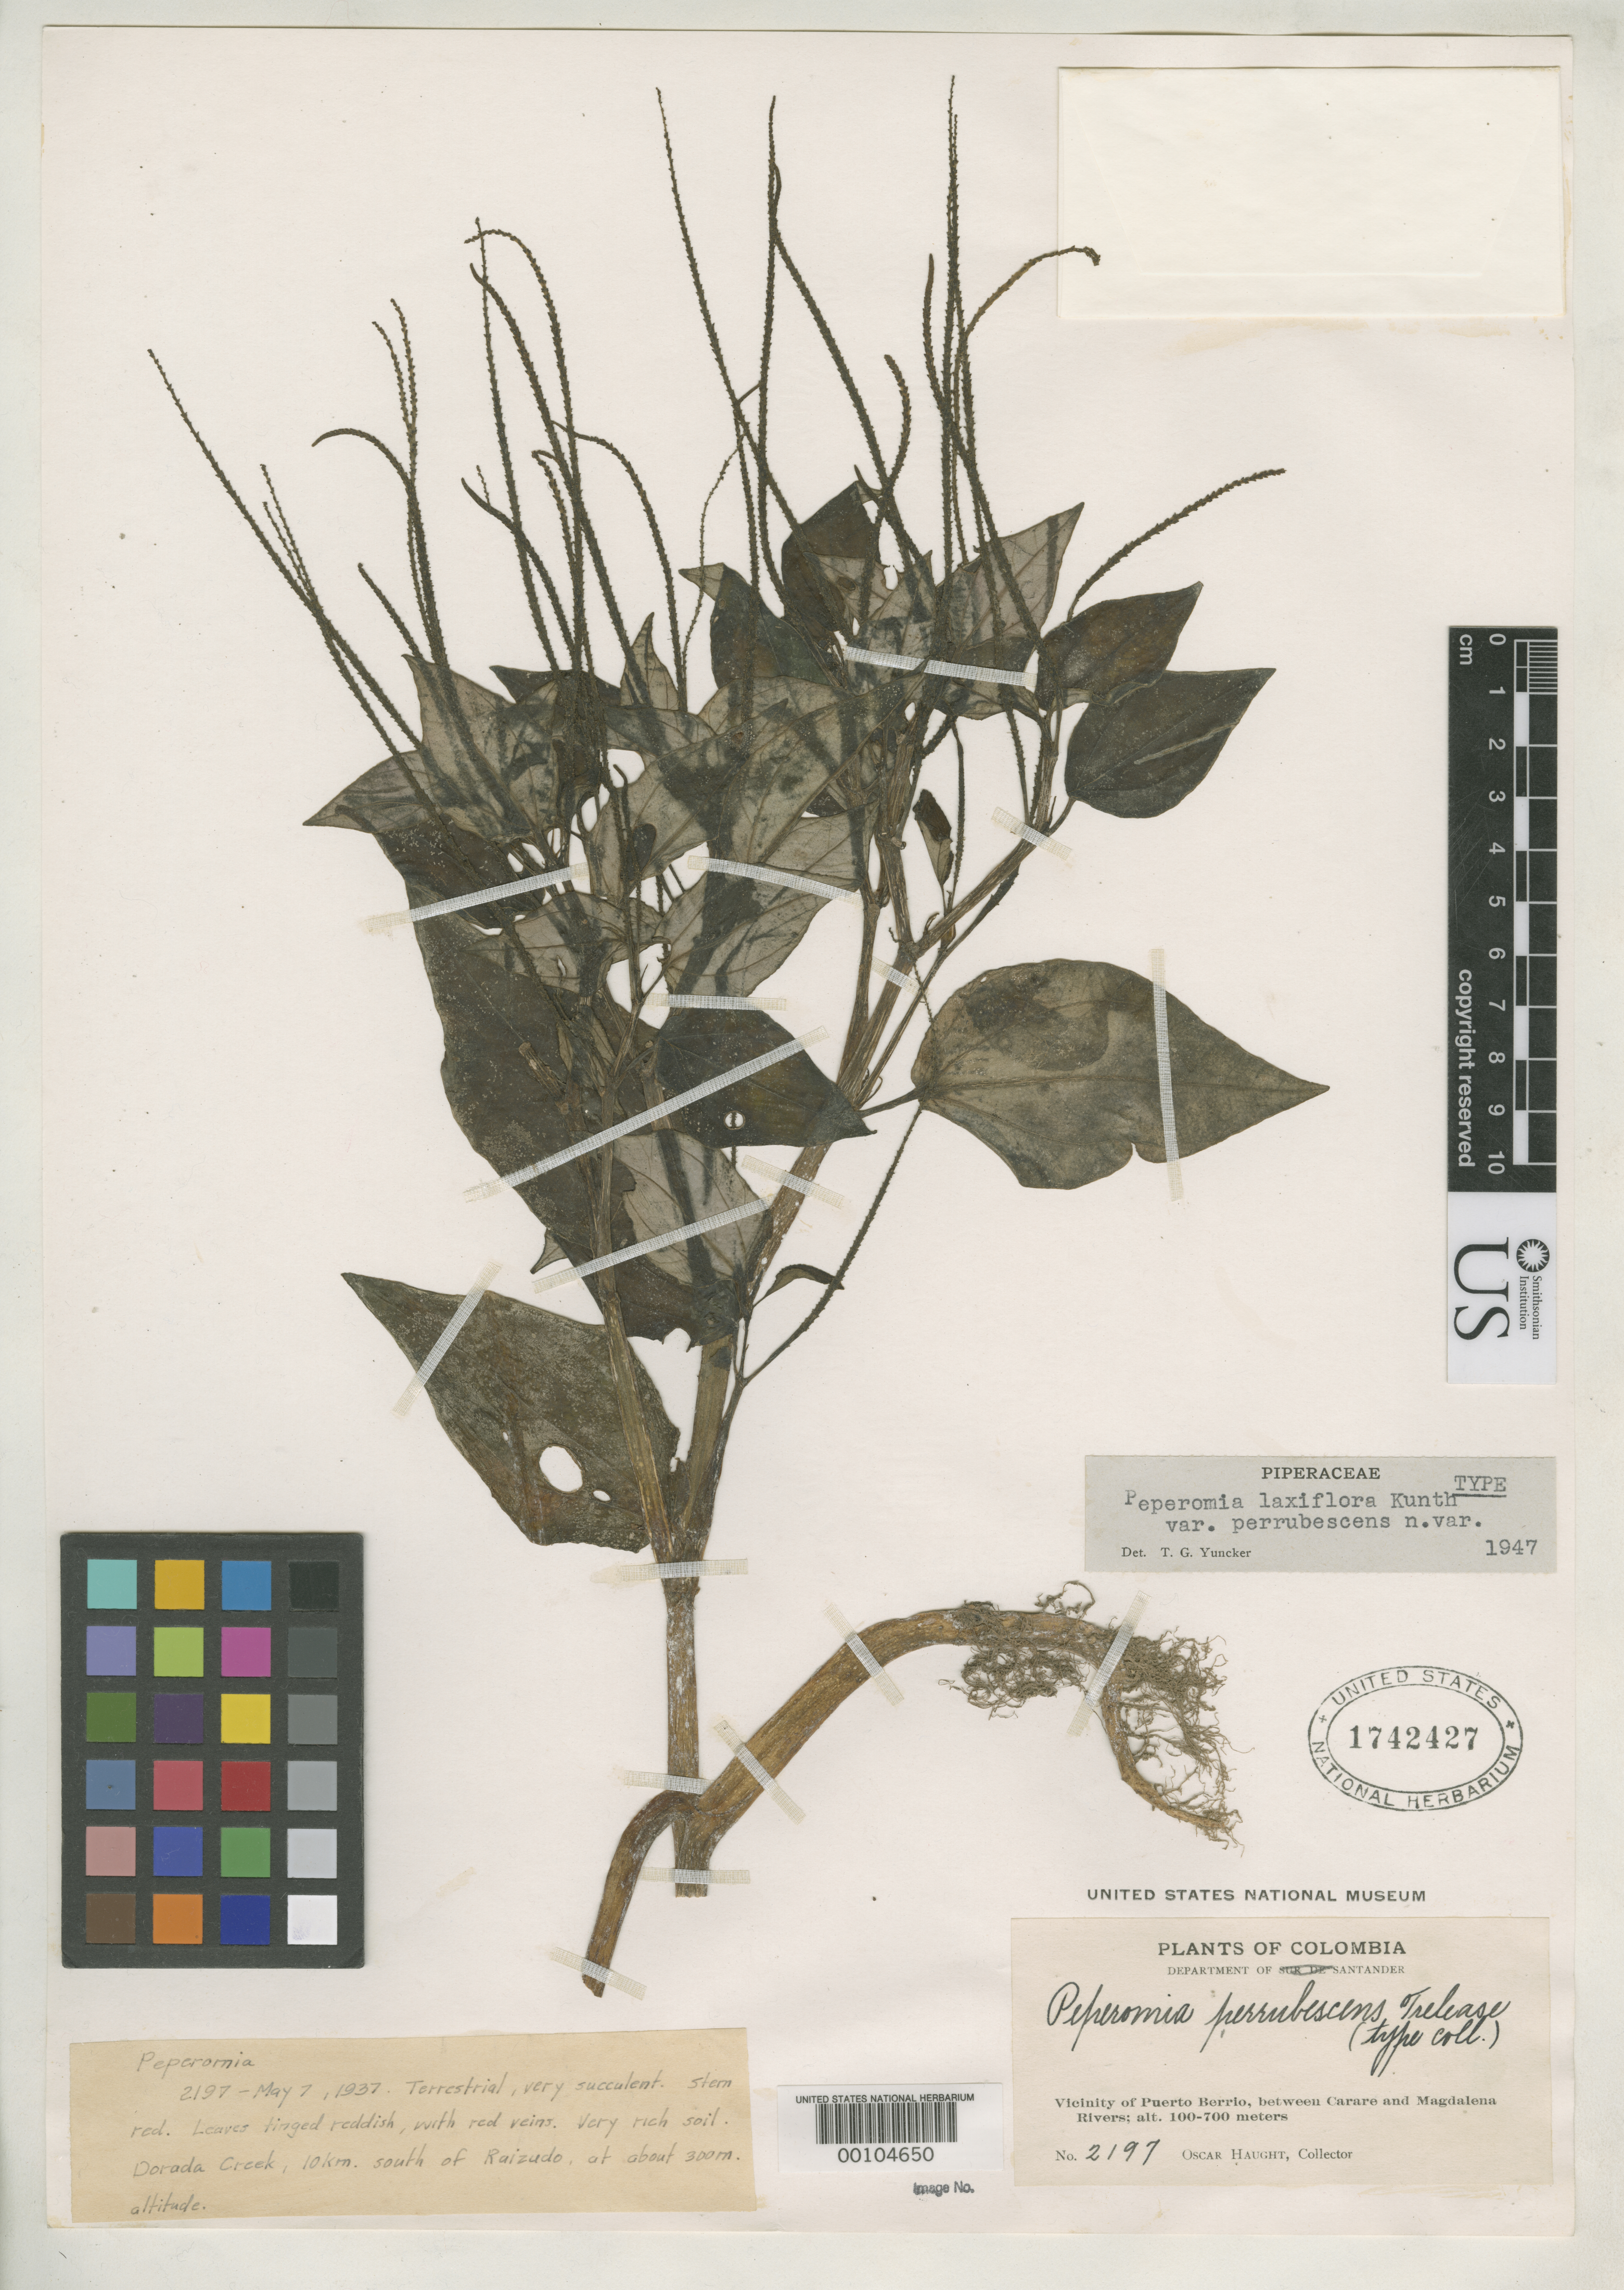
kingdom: Plantae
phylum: Tracheophyta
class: Magnoliopsida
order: Piperales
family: Piperaceae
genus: Peperomia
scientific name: Peperomia laxiflora var. perrubescens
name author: Trel. & Yunck.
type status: Holotype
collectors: O. L. Haught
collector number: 2197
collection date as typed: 07 May 1937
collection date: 1937-05-07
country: Colombia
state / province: Santander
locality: Dorada Creek, 10 km. S of Raizuda.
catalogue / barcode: US 1742427